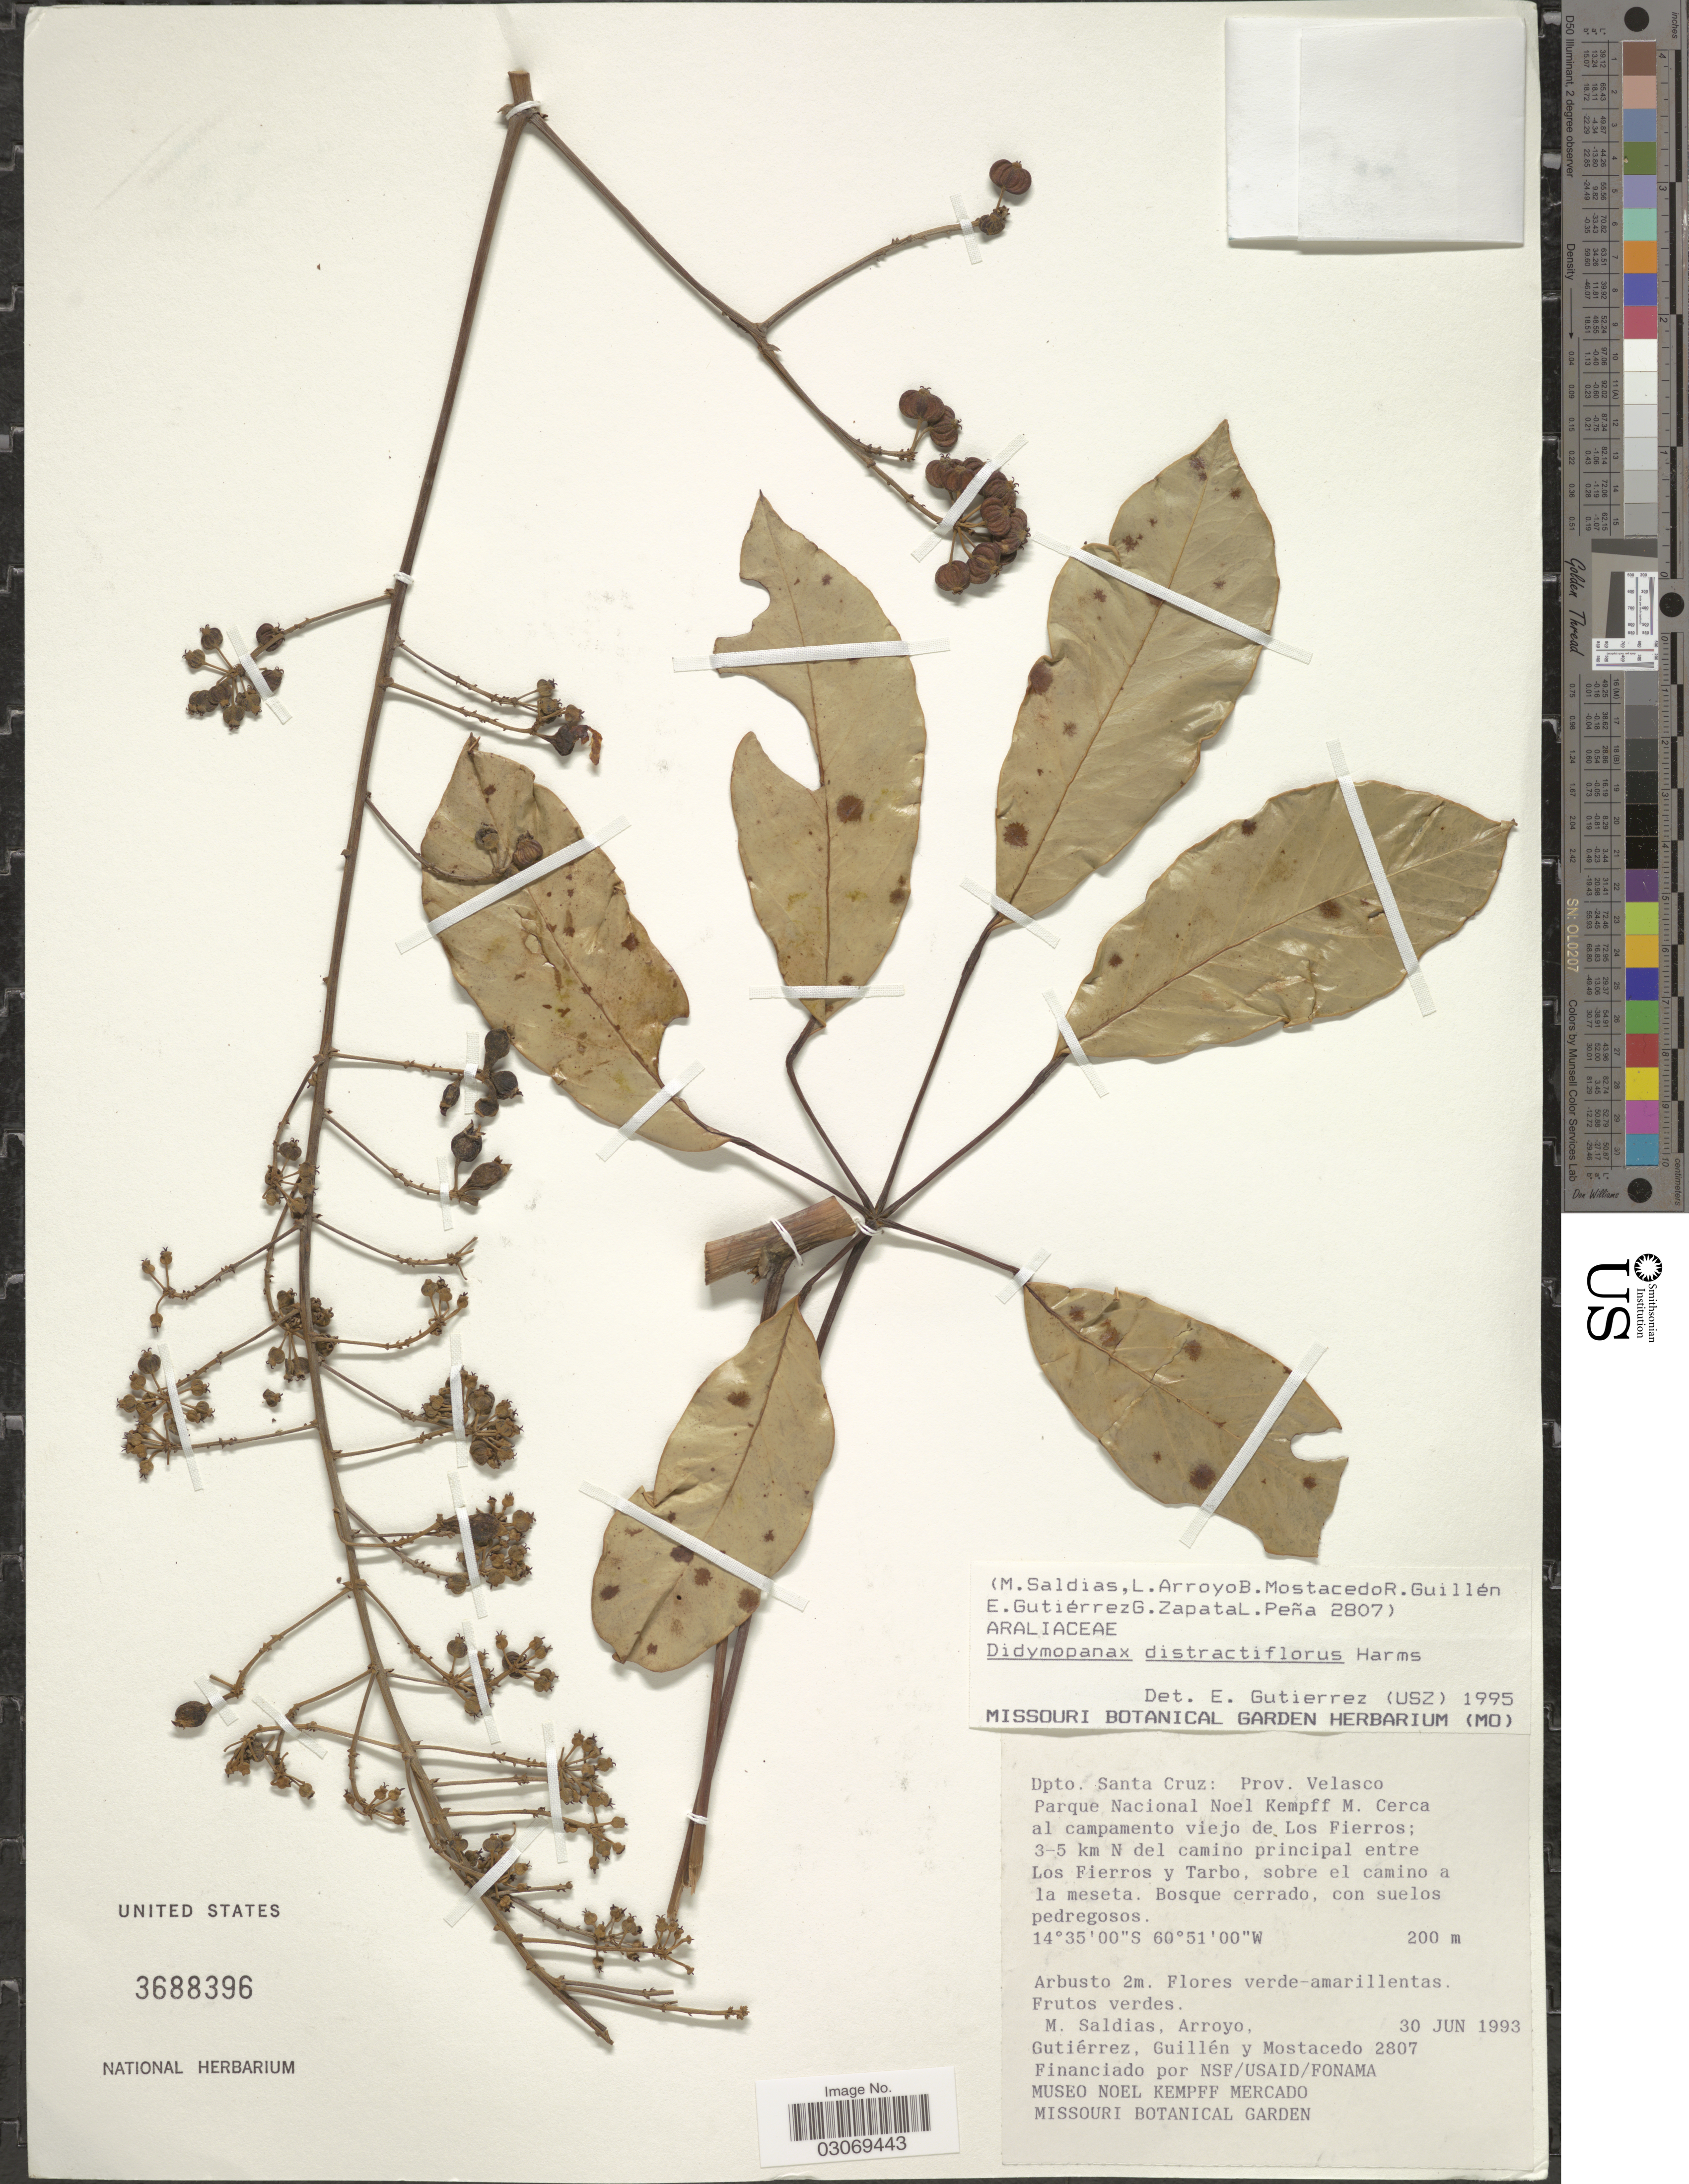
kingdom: Plantae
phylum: Tracheophyta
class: Magnoliopsida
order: Apiales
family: Araliaceae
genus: Schefflera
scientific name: Schefflera distractiflora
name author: (Harms) Frodin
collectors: M. Saldias, L. Arroyo, E. Gutiérrez, R. Guillen & B. Mostacedo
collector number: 2807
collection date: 1993-06-30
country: Bolivia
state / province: Santa Cruz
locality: Dpto. Santa Cruz: Prov. Velasco. Parque Nacional Noel Kempff M. Cerca al campamento viejo de Los Fierros; 3-5 km N del camino principal entre Los Fierros y Tarbo.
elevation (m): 200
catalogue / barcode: US 3688396